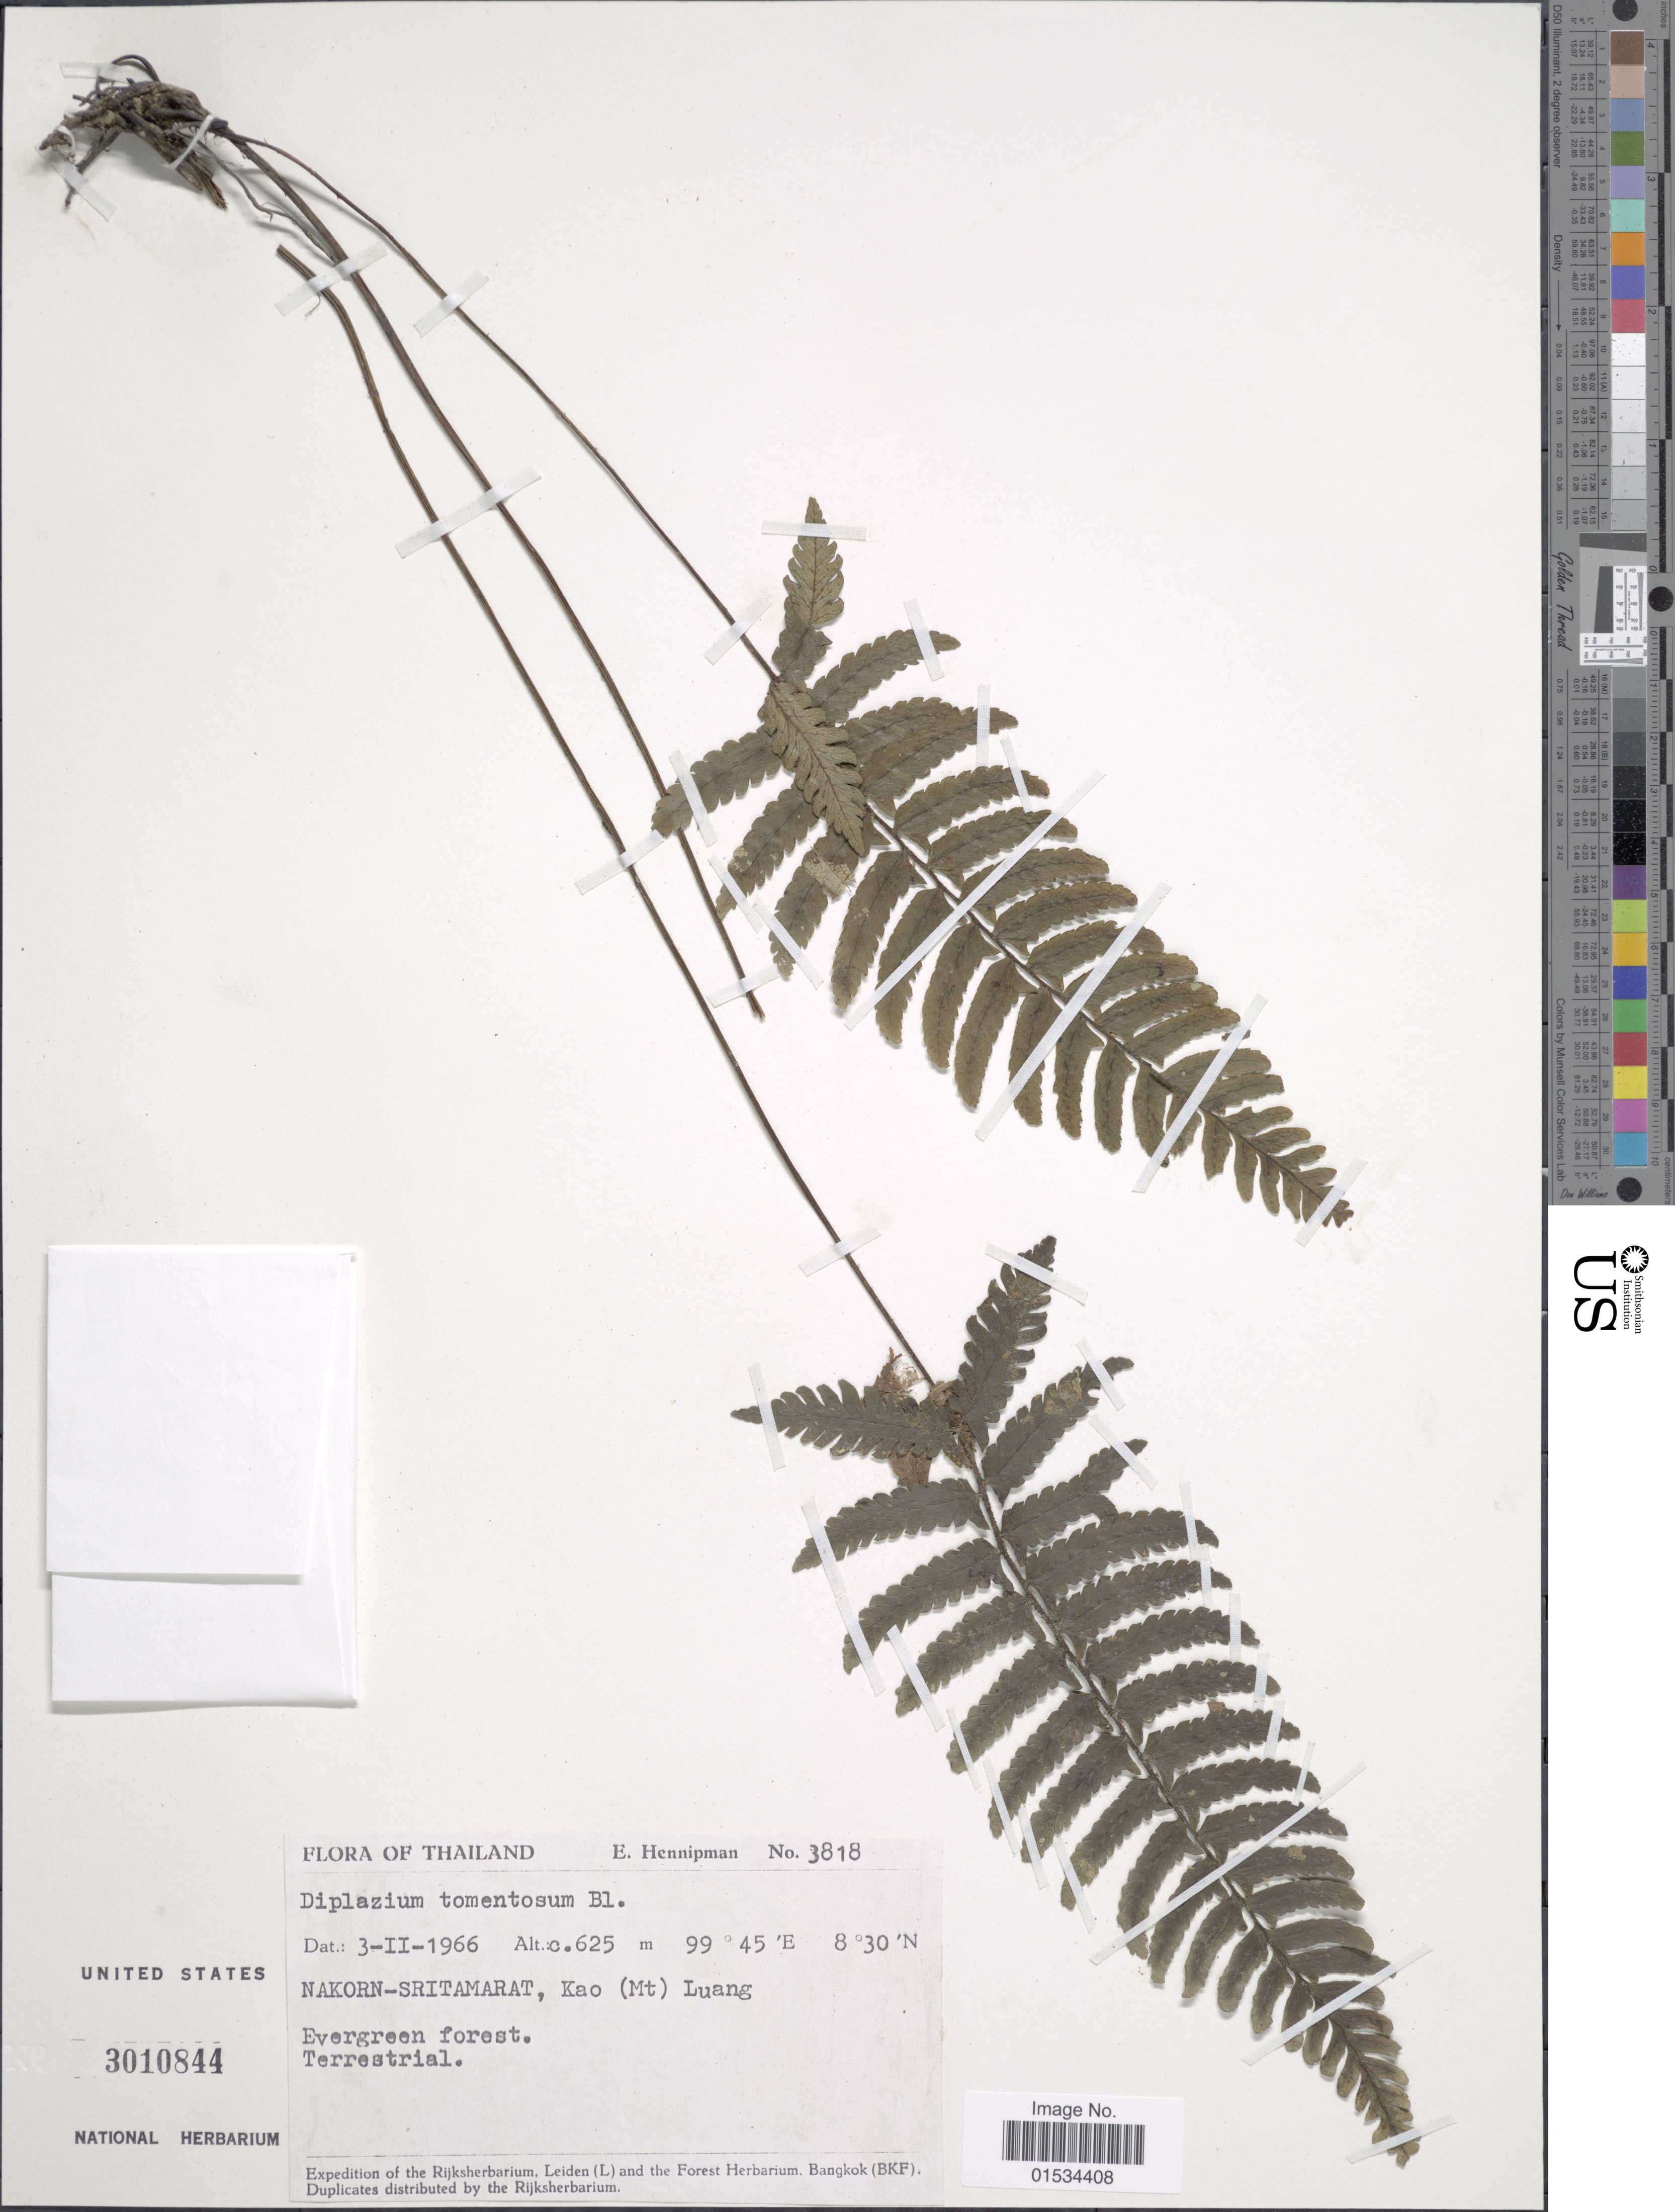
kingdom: Plantae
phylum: Tracheophyta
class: Polypodiopsida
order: Polypodiales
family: Athyriaceae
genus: Diplazium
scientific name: Diplazium tomentosum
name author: Blume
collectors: E. Hennipman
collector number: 3818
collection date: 1966-02-03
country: Thailand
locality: Nakorn-Sritamarat, Kao (Mt) Luang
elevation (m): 625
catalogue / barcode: US 3010844